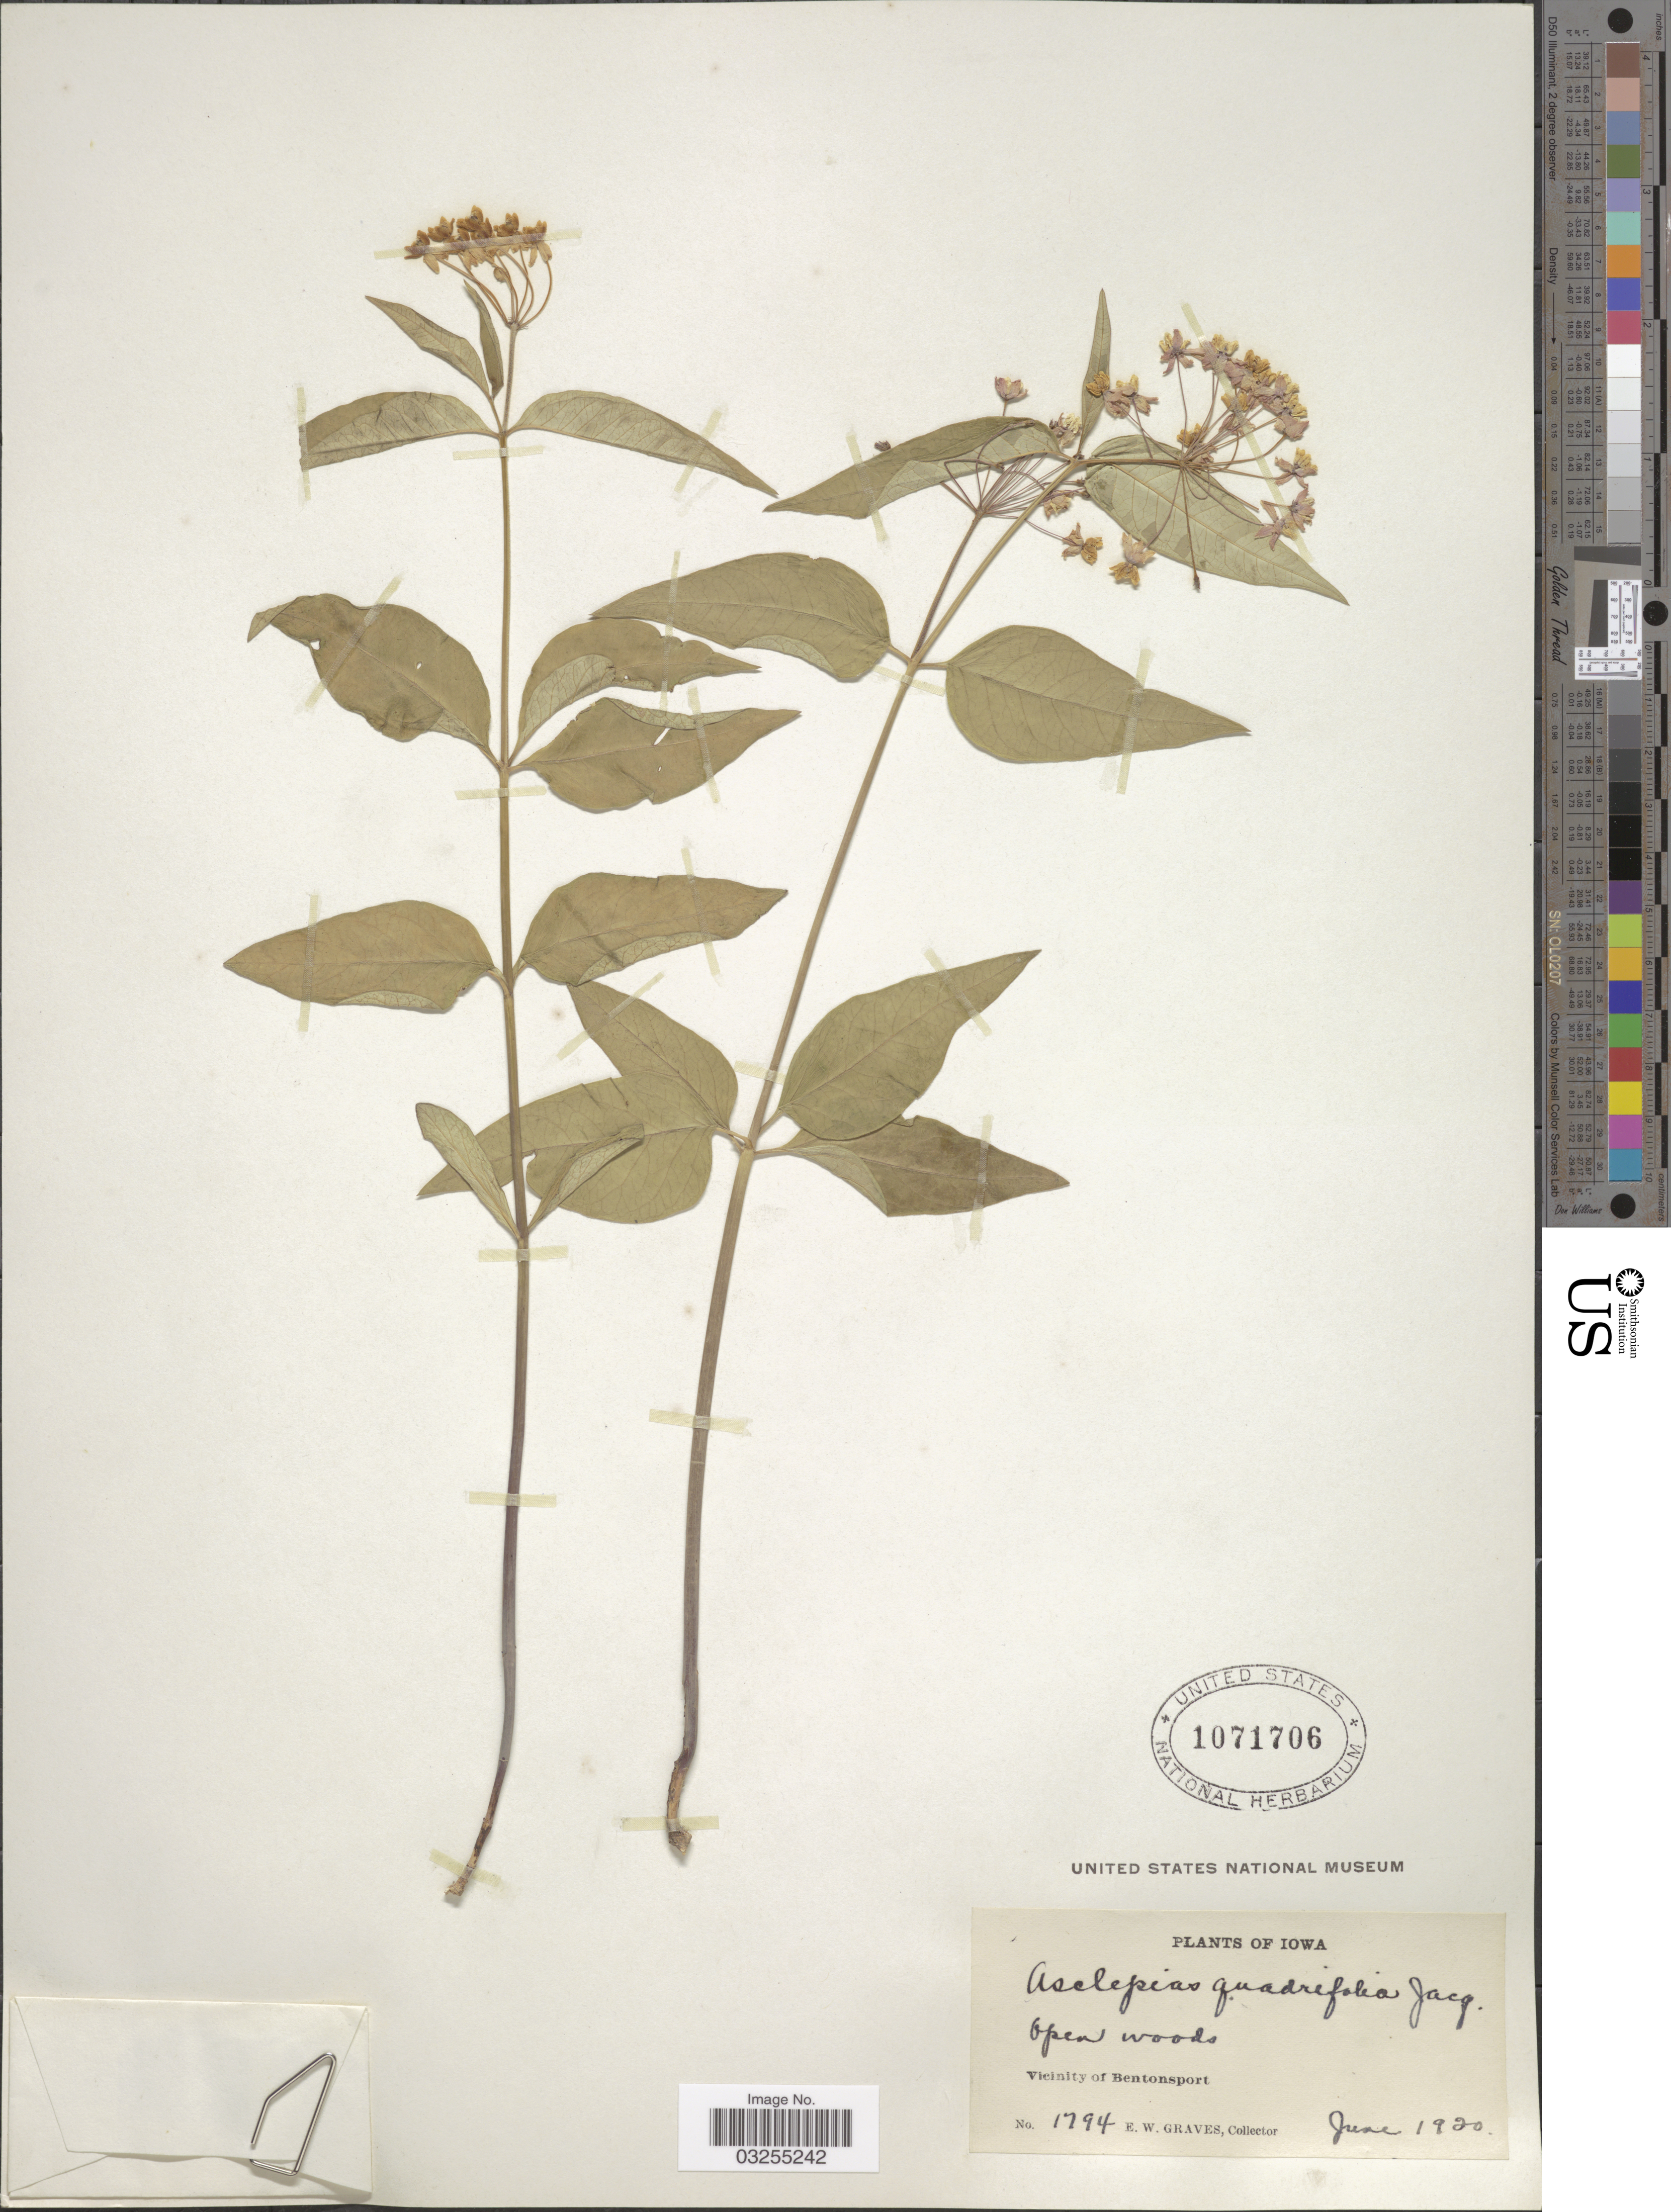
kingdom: Plantae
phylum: Tracheophyta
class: Magnoliopsida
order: Gentianales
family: Apocynaceae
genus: Asclepias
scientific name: Asclepias quadrifolia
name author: Jacq.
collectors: E. Graves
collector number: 1794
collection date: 1920-06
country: United States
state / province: Iowa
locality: Vicinity of Bentonsport.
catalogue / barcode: US 1071706